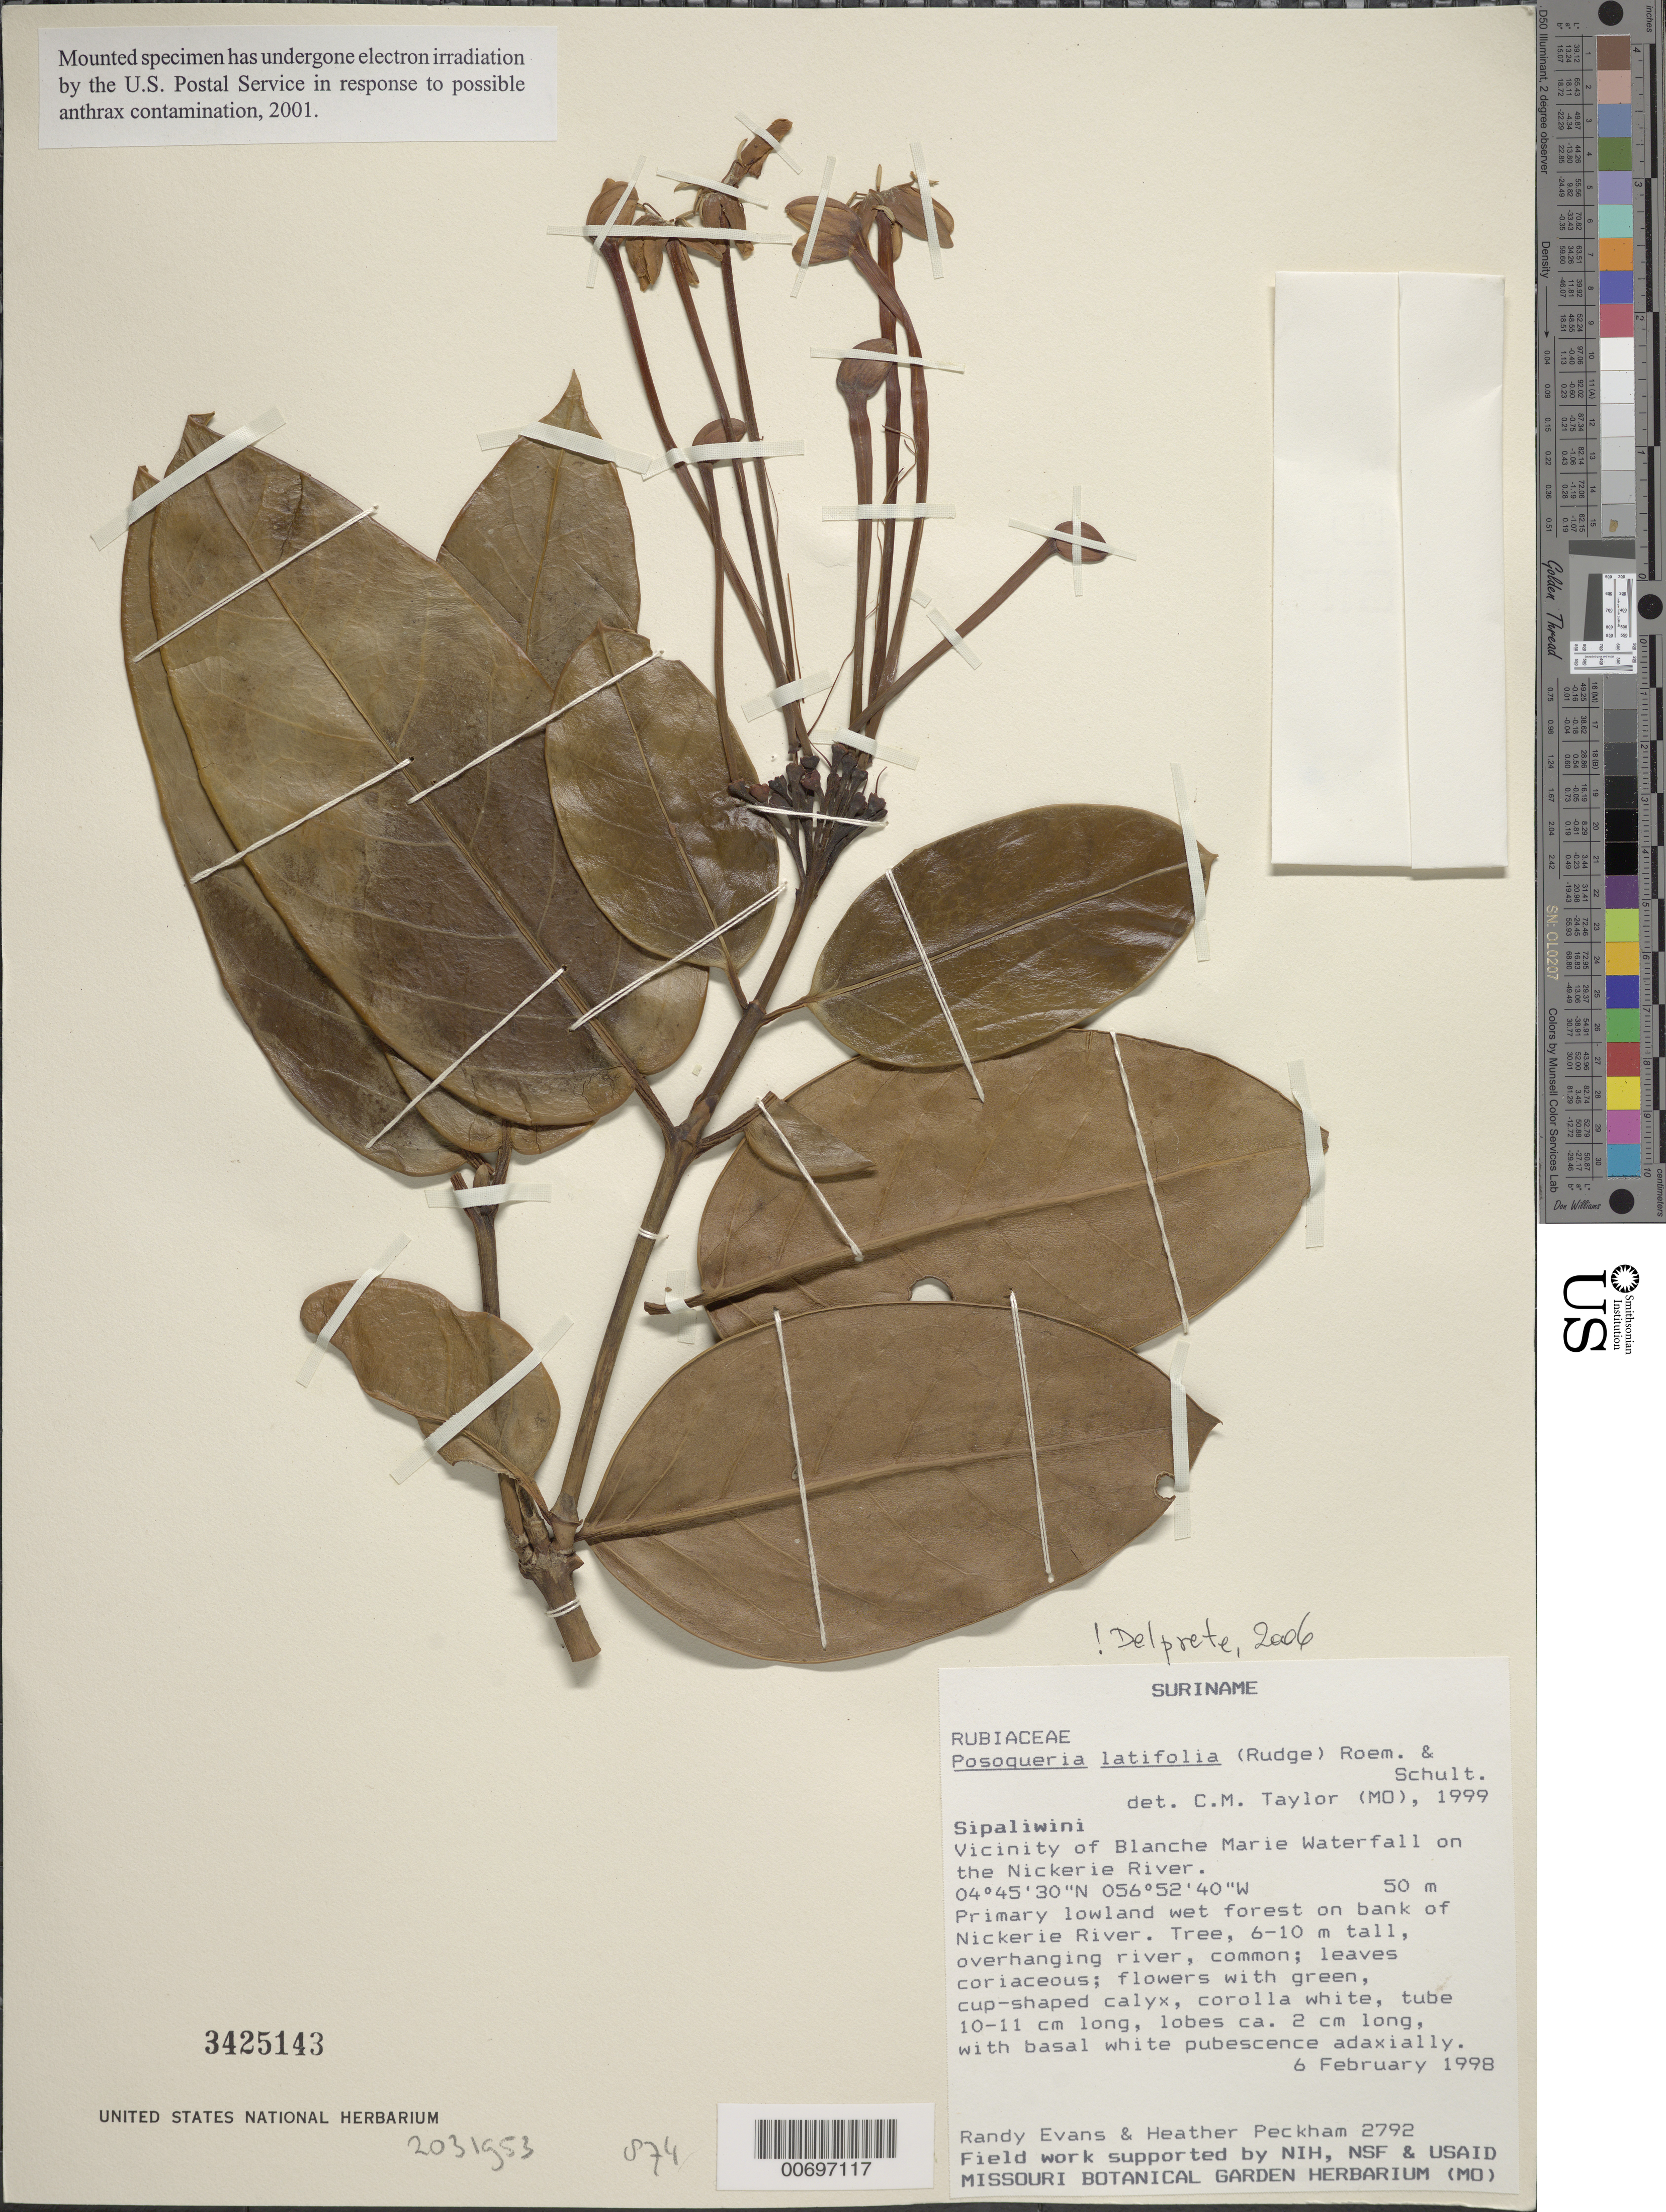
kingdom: Plantae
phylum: Tracheophyta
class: Magnoliopsida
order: Gentianales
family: Rubiaceae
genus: Posoqueria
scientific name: Posoqueria latifolia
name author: (Rudge) Roem. & Schult.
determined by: Delprete, P. G., Herb. de Guyane Cay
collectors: R. Evans & H. Peckham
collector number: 2792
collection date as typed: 6-Feb-98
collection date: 1998-02-06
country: Suriname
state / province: Sipaliwini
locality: Blanche Marie Waterfall, vic., on Nickerie R.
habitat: Primary lowland wet forest on bank of Nickerie River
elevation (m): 50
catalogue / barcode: US 3425143